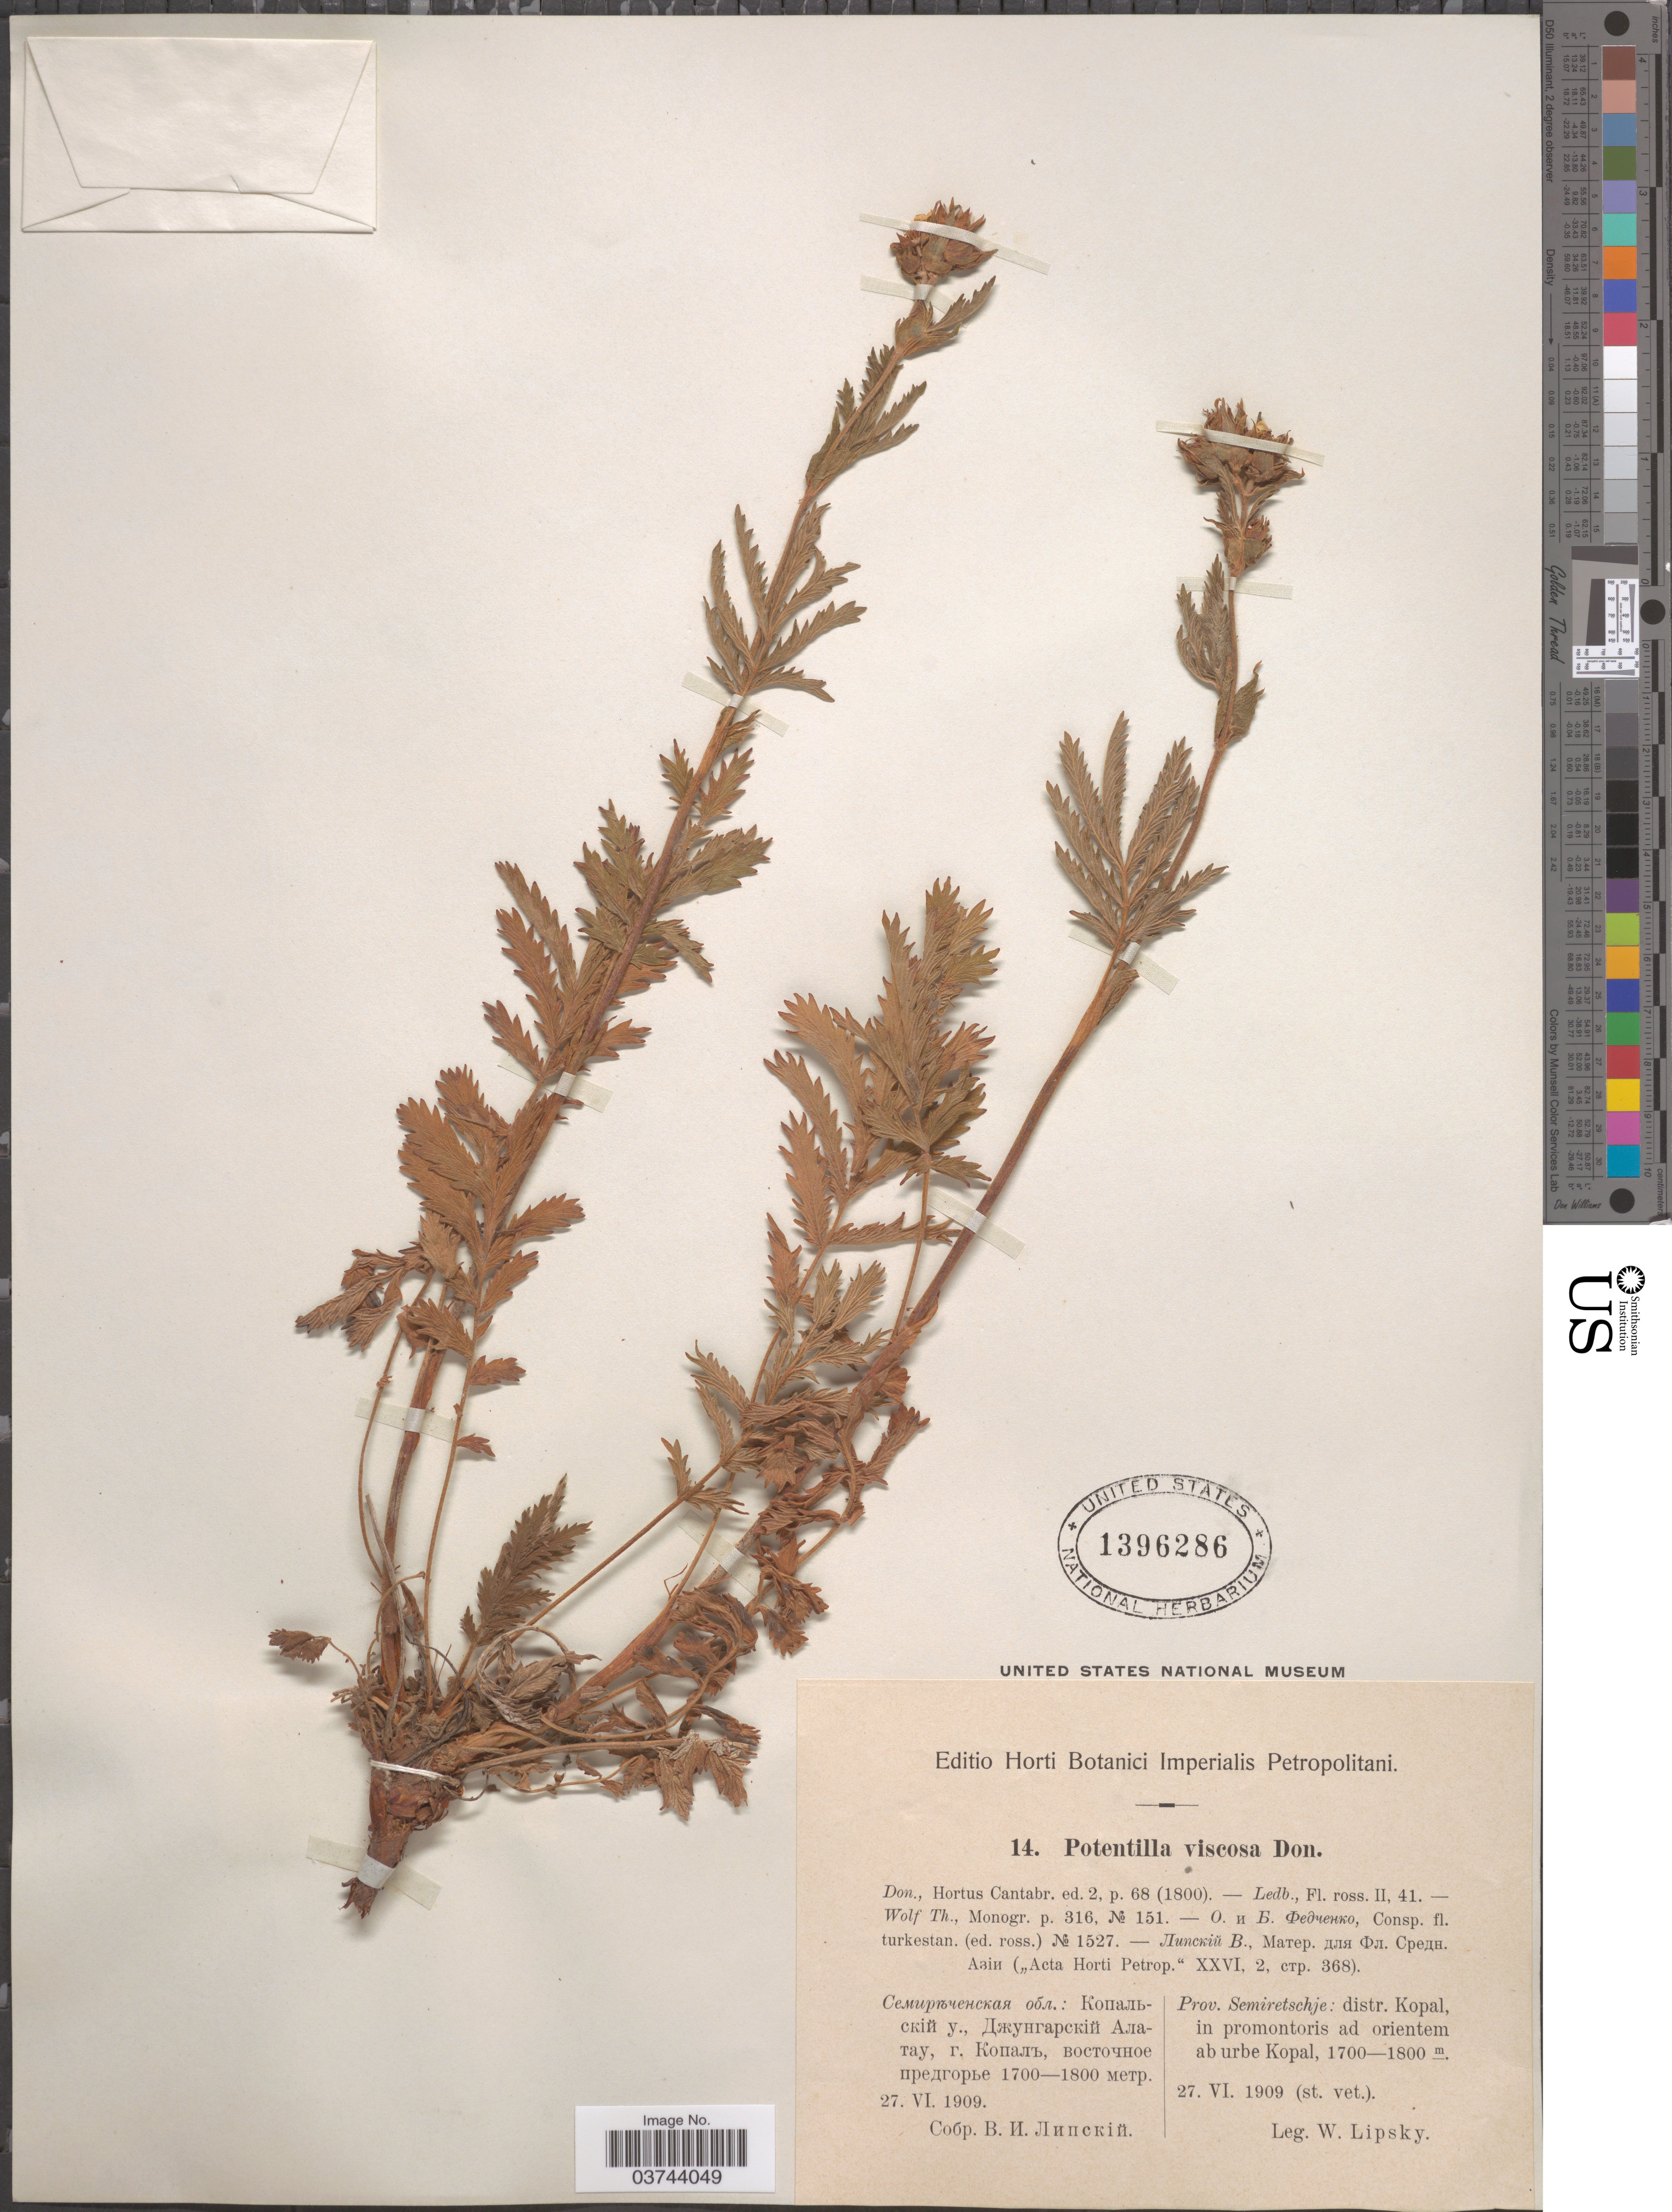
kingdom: Plantae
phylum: Tracheophyta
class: Magnoliopsida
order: Rosales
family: Rosaceae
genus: Potentilla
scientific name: Potentilla viscosa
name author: Donn ex Lehm.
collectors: W. Lipsky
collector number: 14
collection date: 1909-06-27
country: Kazakhstan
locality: Prov. Semiretschje: distr. Kopal, in promontoris ad orientem ab urbe Kopal.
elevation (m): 1700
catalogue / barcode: US 1396286